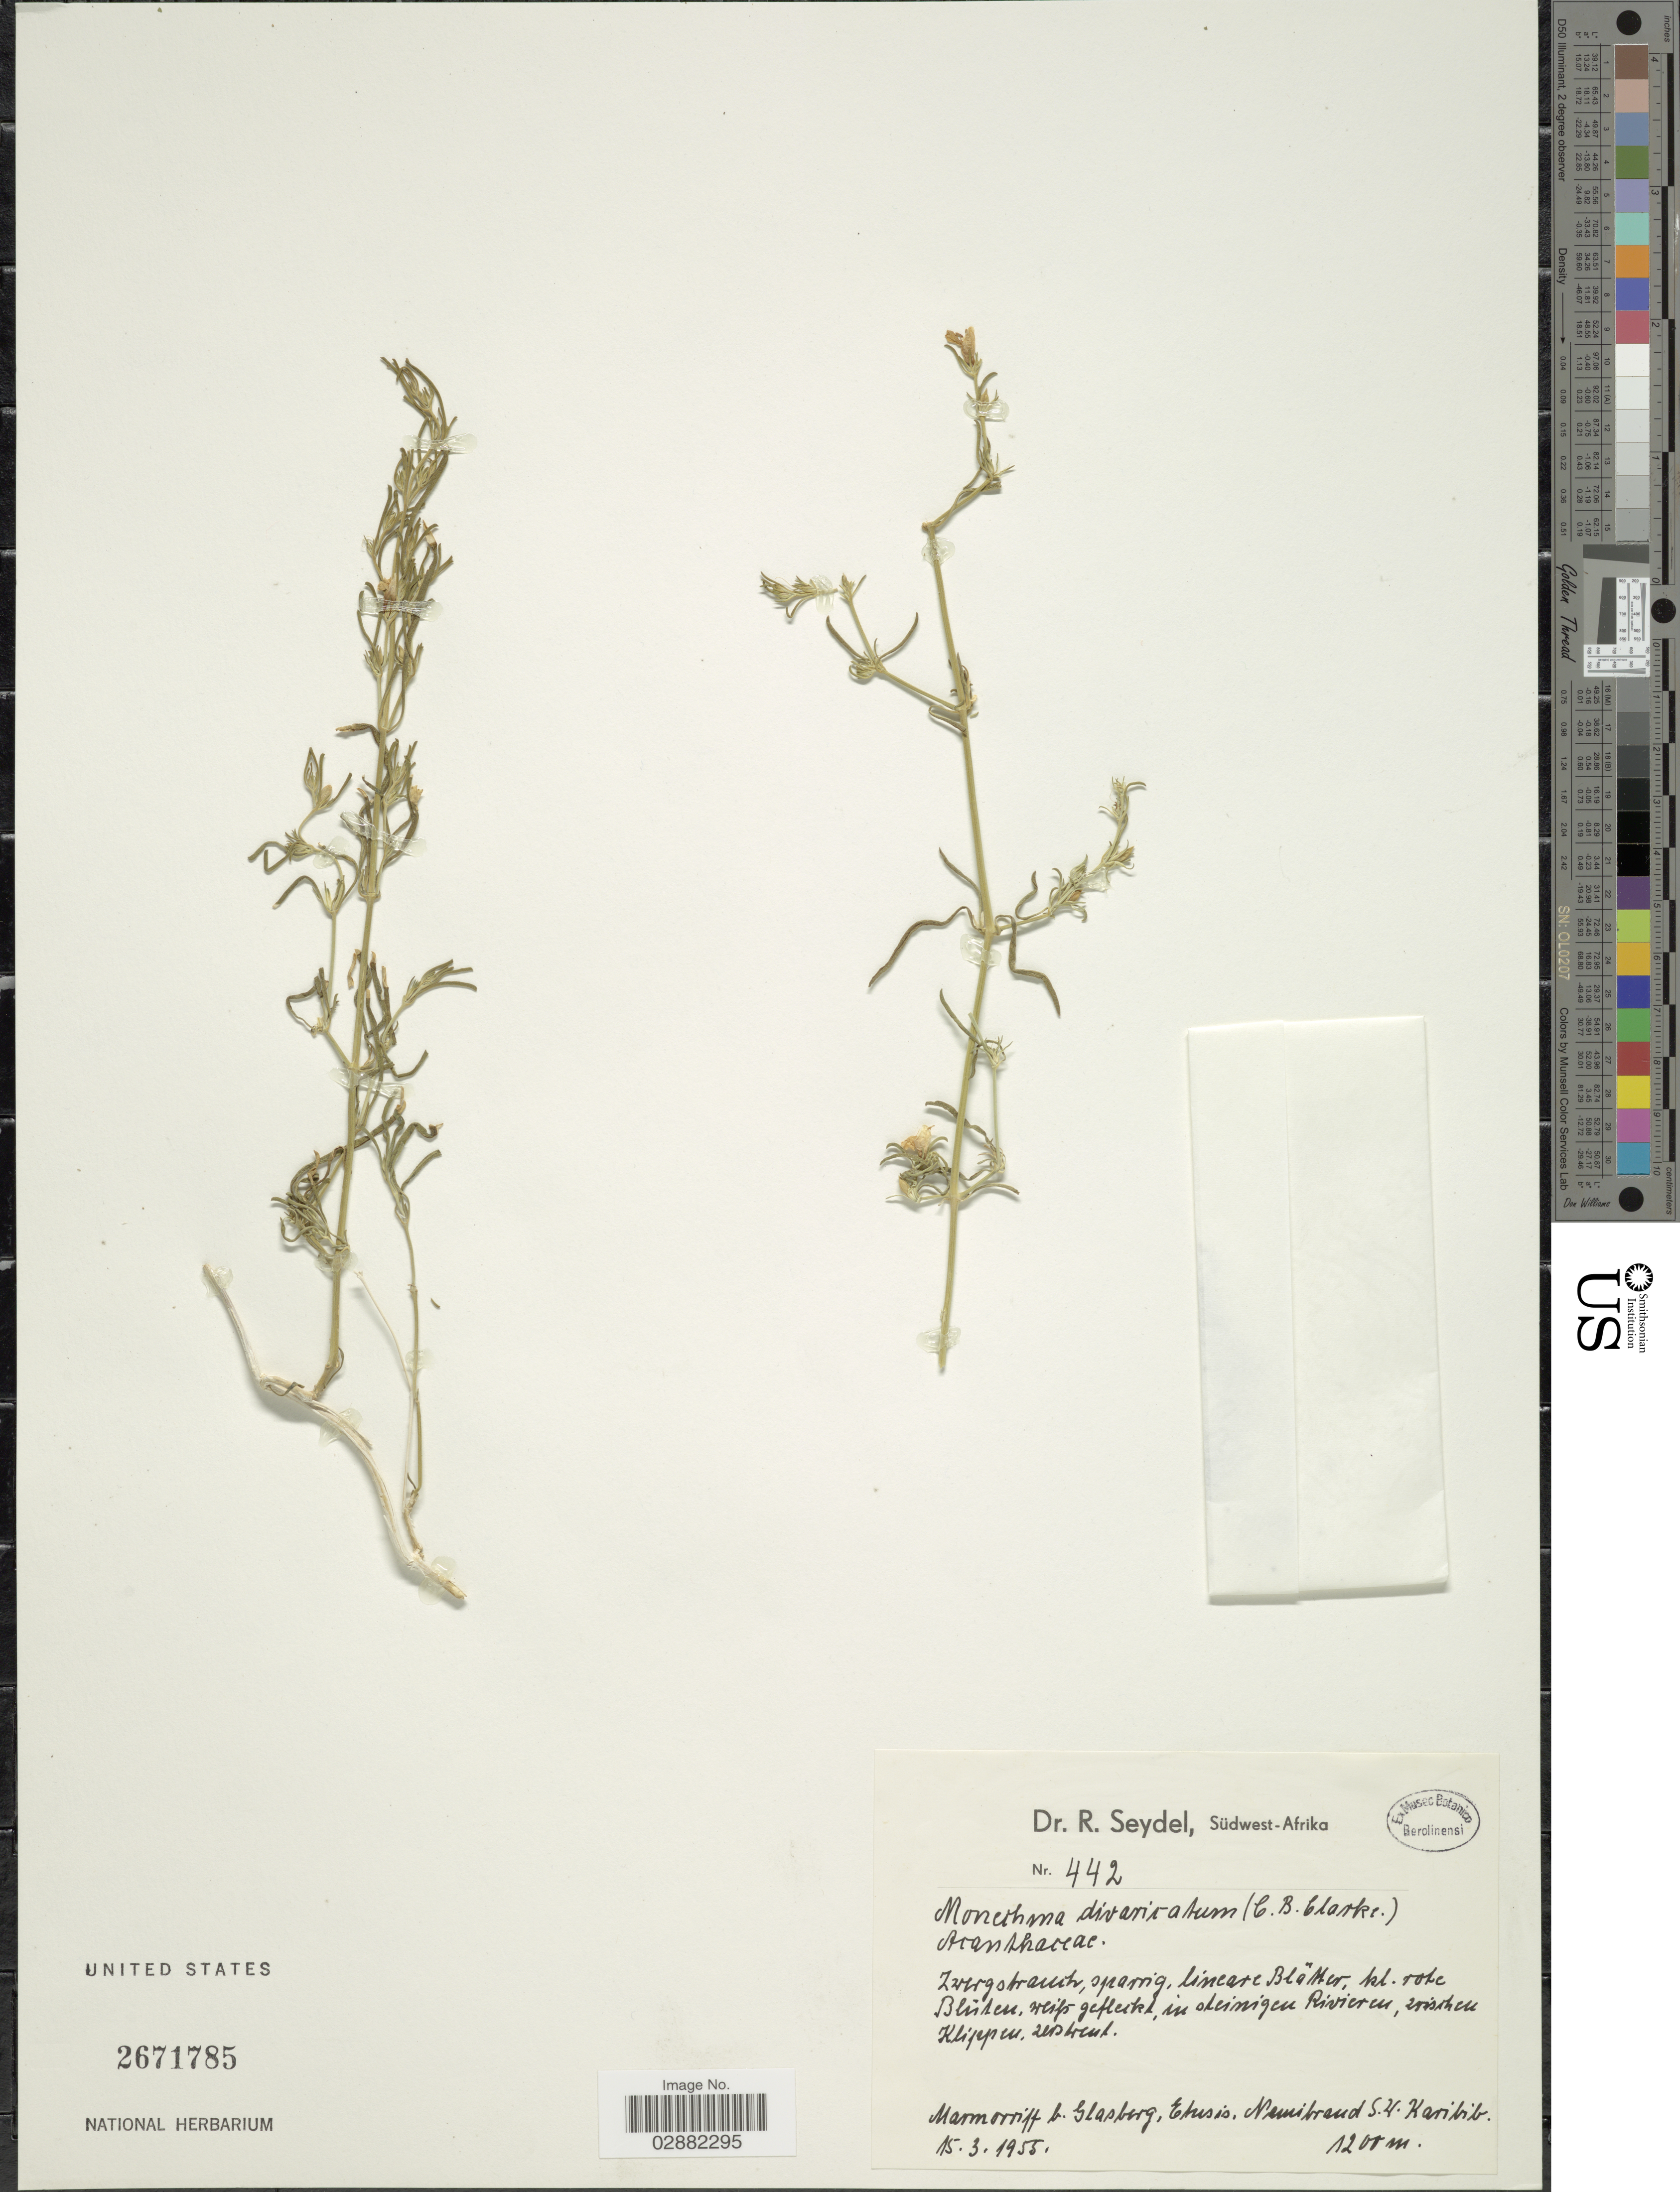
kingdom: Plantae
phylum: Tracheophyta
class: Magnoliopsida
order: Lamiales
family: Acanthaceae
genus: Justicia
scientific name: Justicia divaricata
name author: Willd. ex Nees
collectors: R. Seydel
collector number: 442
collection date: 1955-03-15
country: Namibia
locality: Südwest-Afrika. In steinigeu Rivieren, Marmorriff b. Glasberg, Ehusis, namibrand S.W. Karibib.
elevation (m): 1200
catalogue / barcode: US 2671785